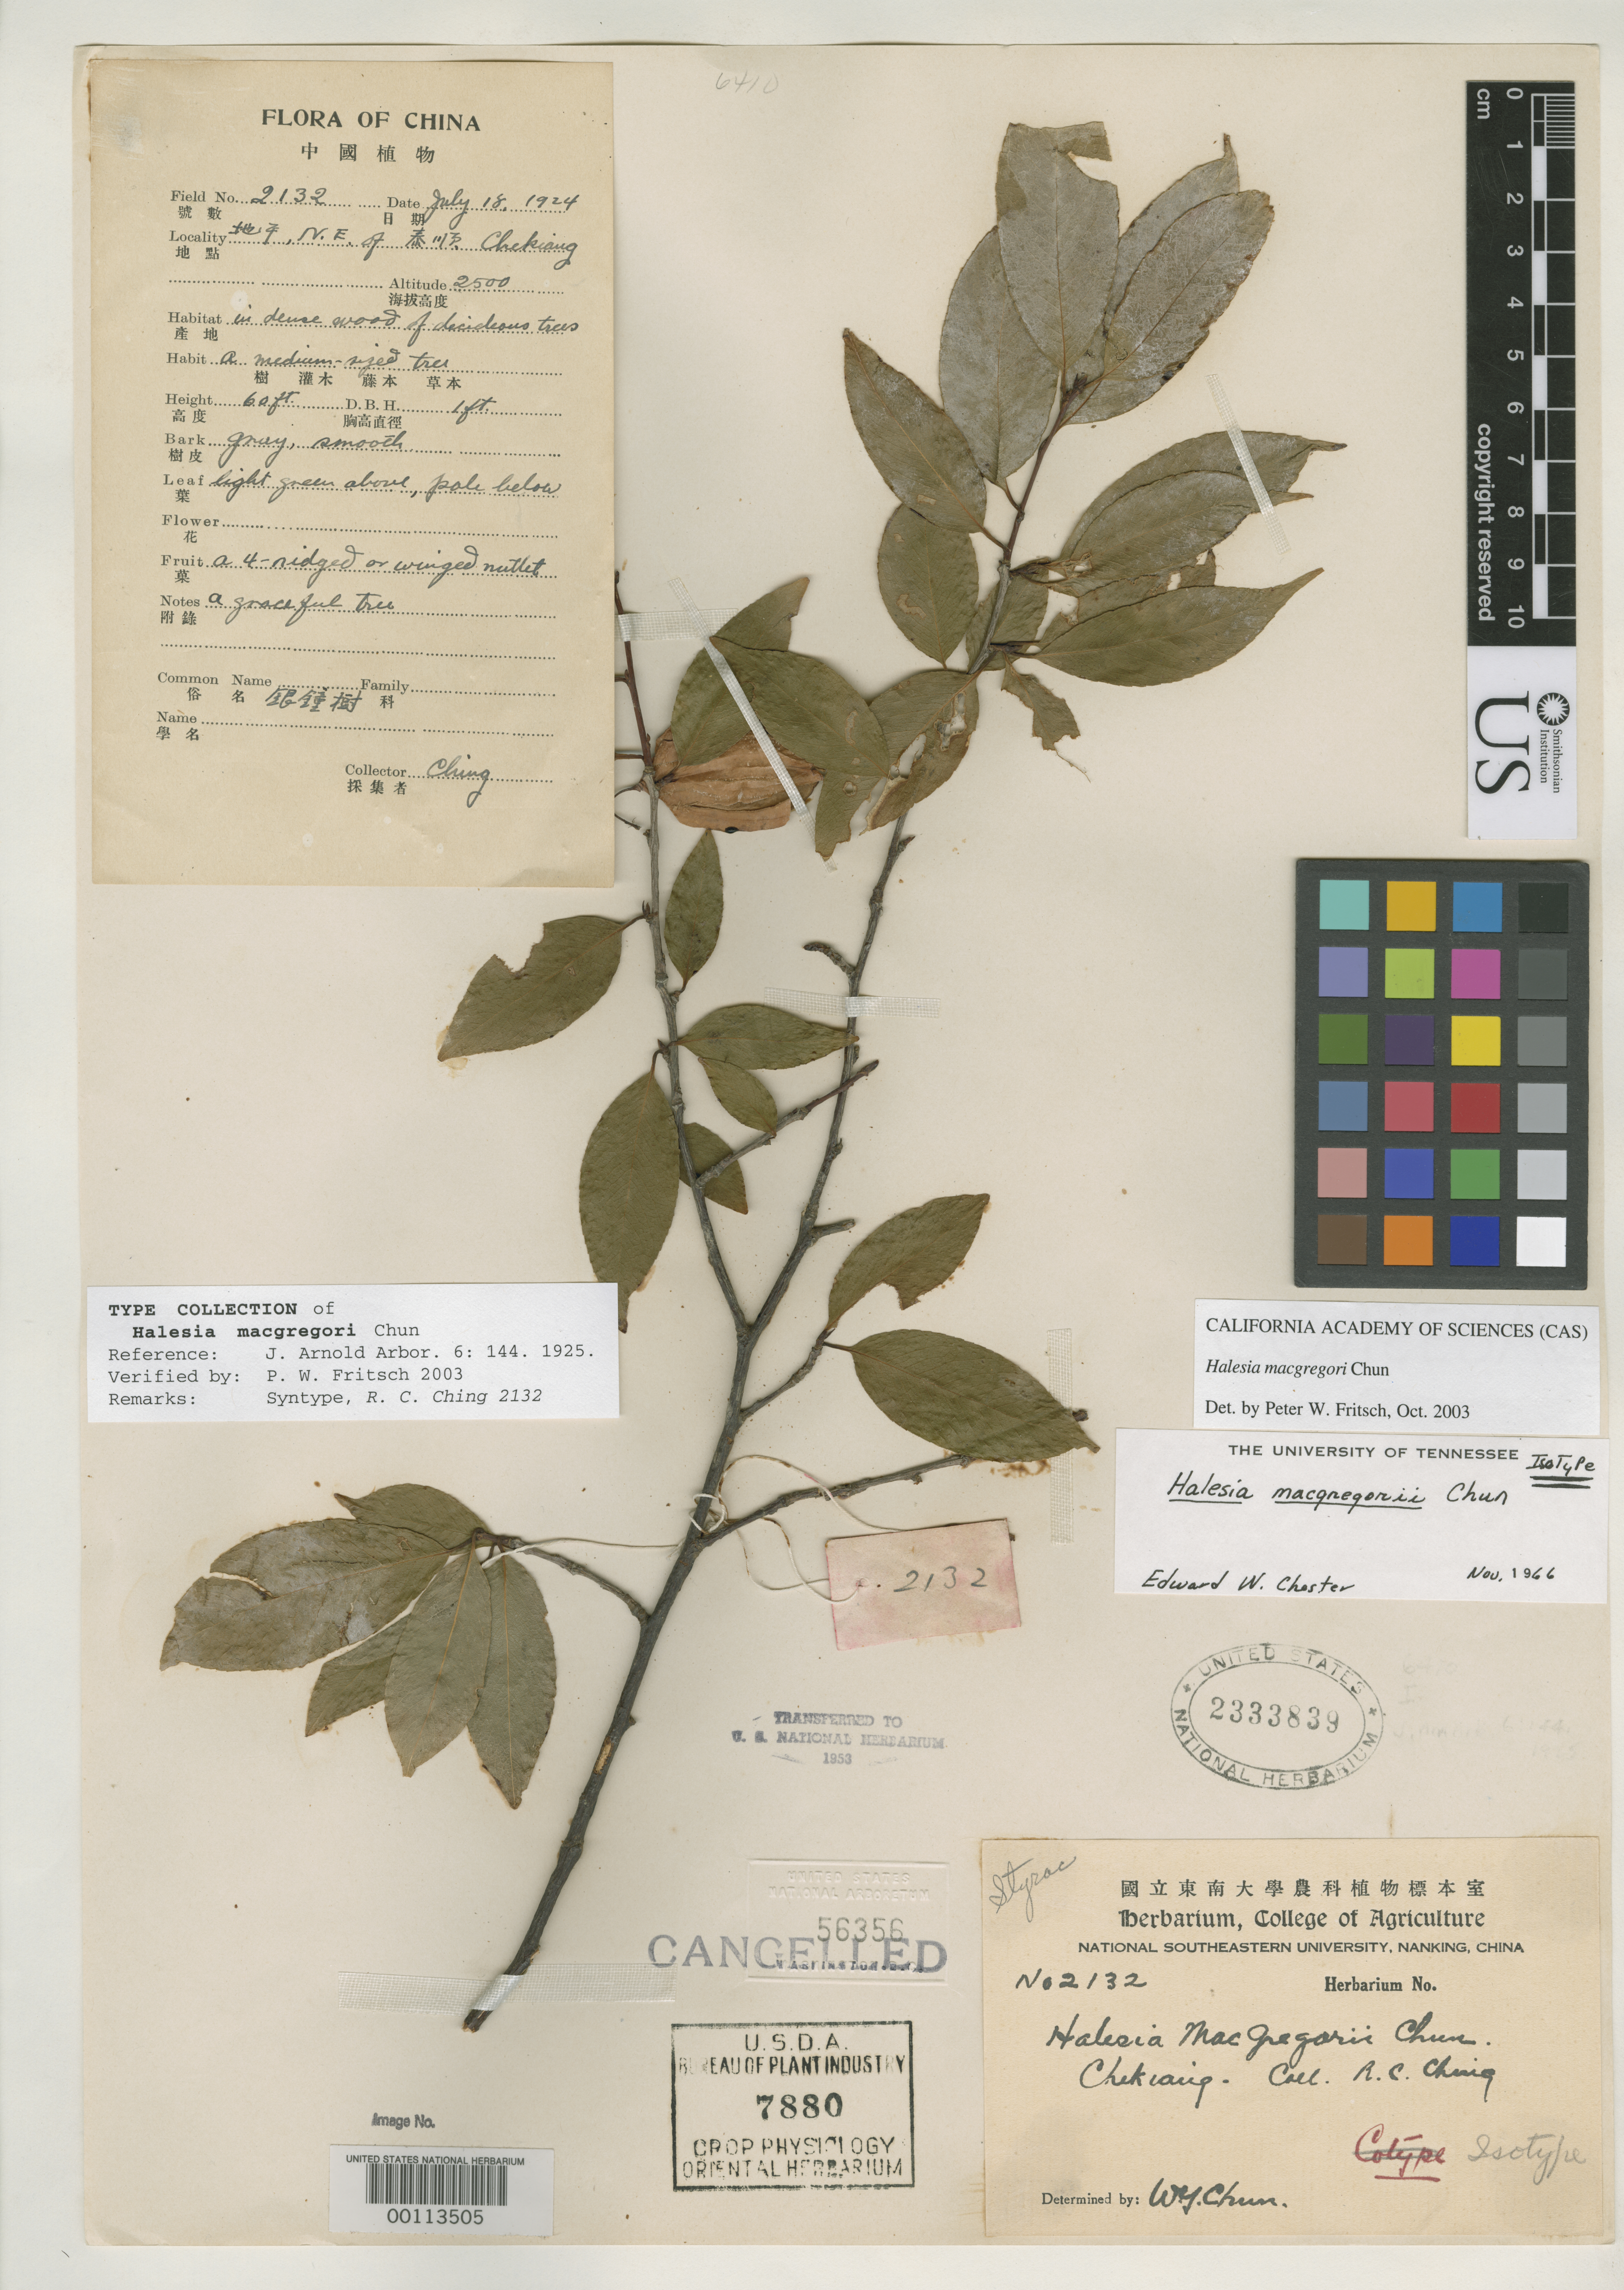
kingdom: Plantae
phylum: Tracheophyta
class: Magnoliopsida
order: Ericales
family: Styracaceae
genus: Halesia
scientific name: Halesia macgregorii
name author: Chun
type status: Isotype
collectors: R. C. Ching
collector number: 2132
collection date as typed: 18 Jul 1924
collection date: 1924-07-18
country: China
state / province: Zhejiang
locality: Di-ping, NE of Tai-shun hsien.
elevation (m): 790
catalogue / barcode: US 2333839